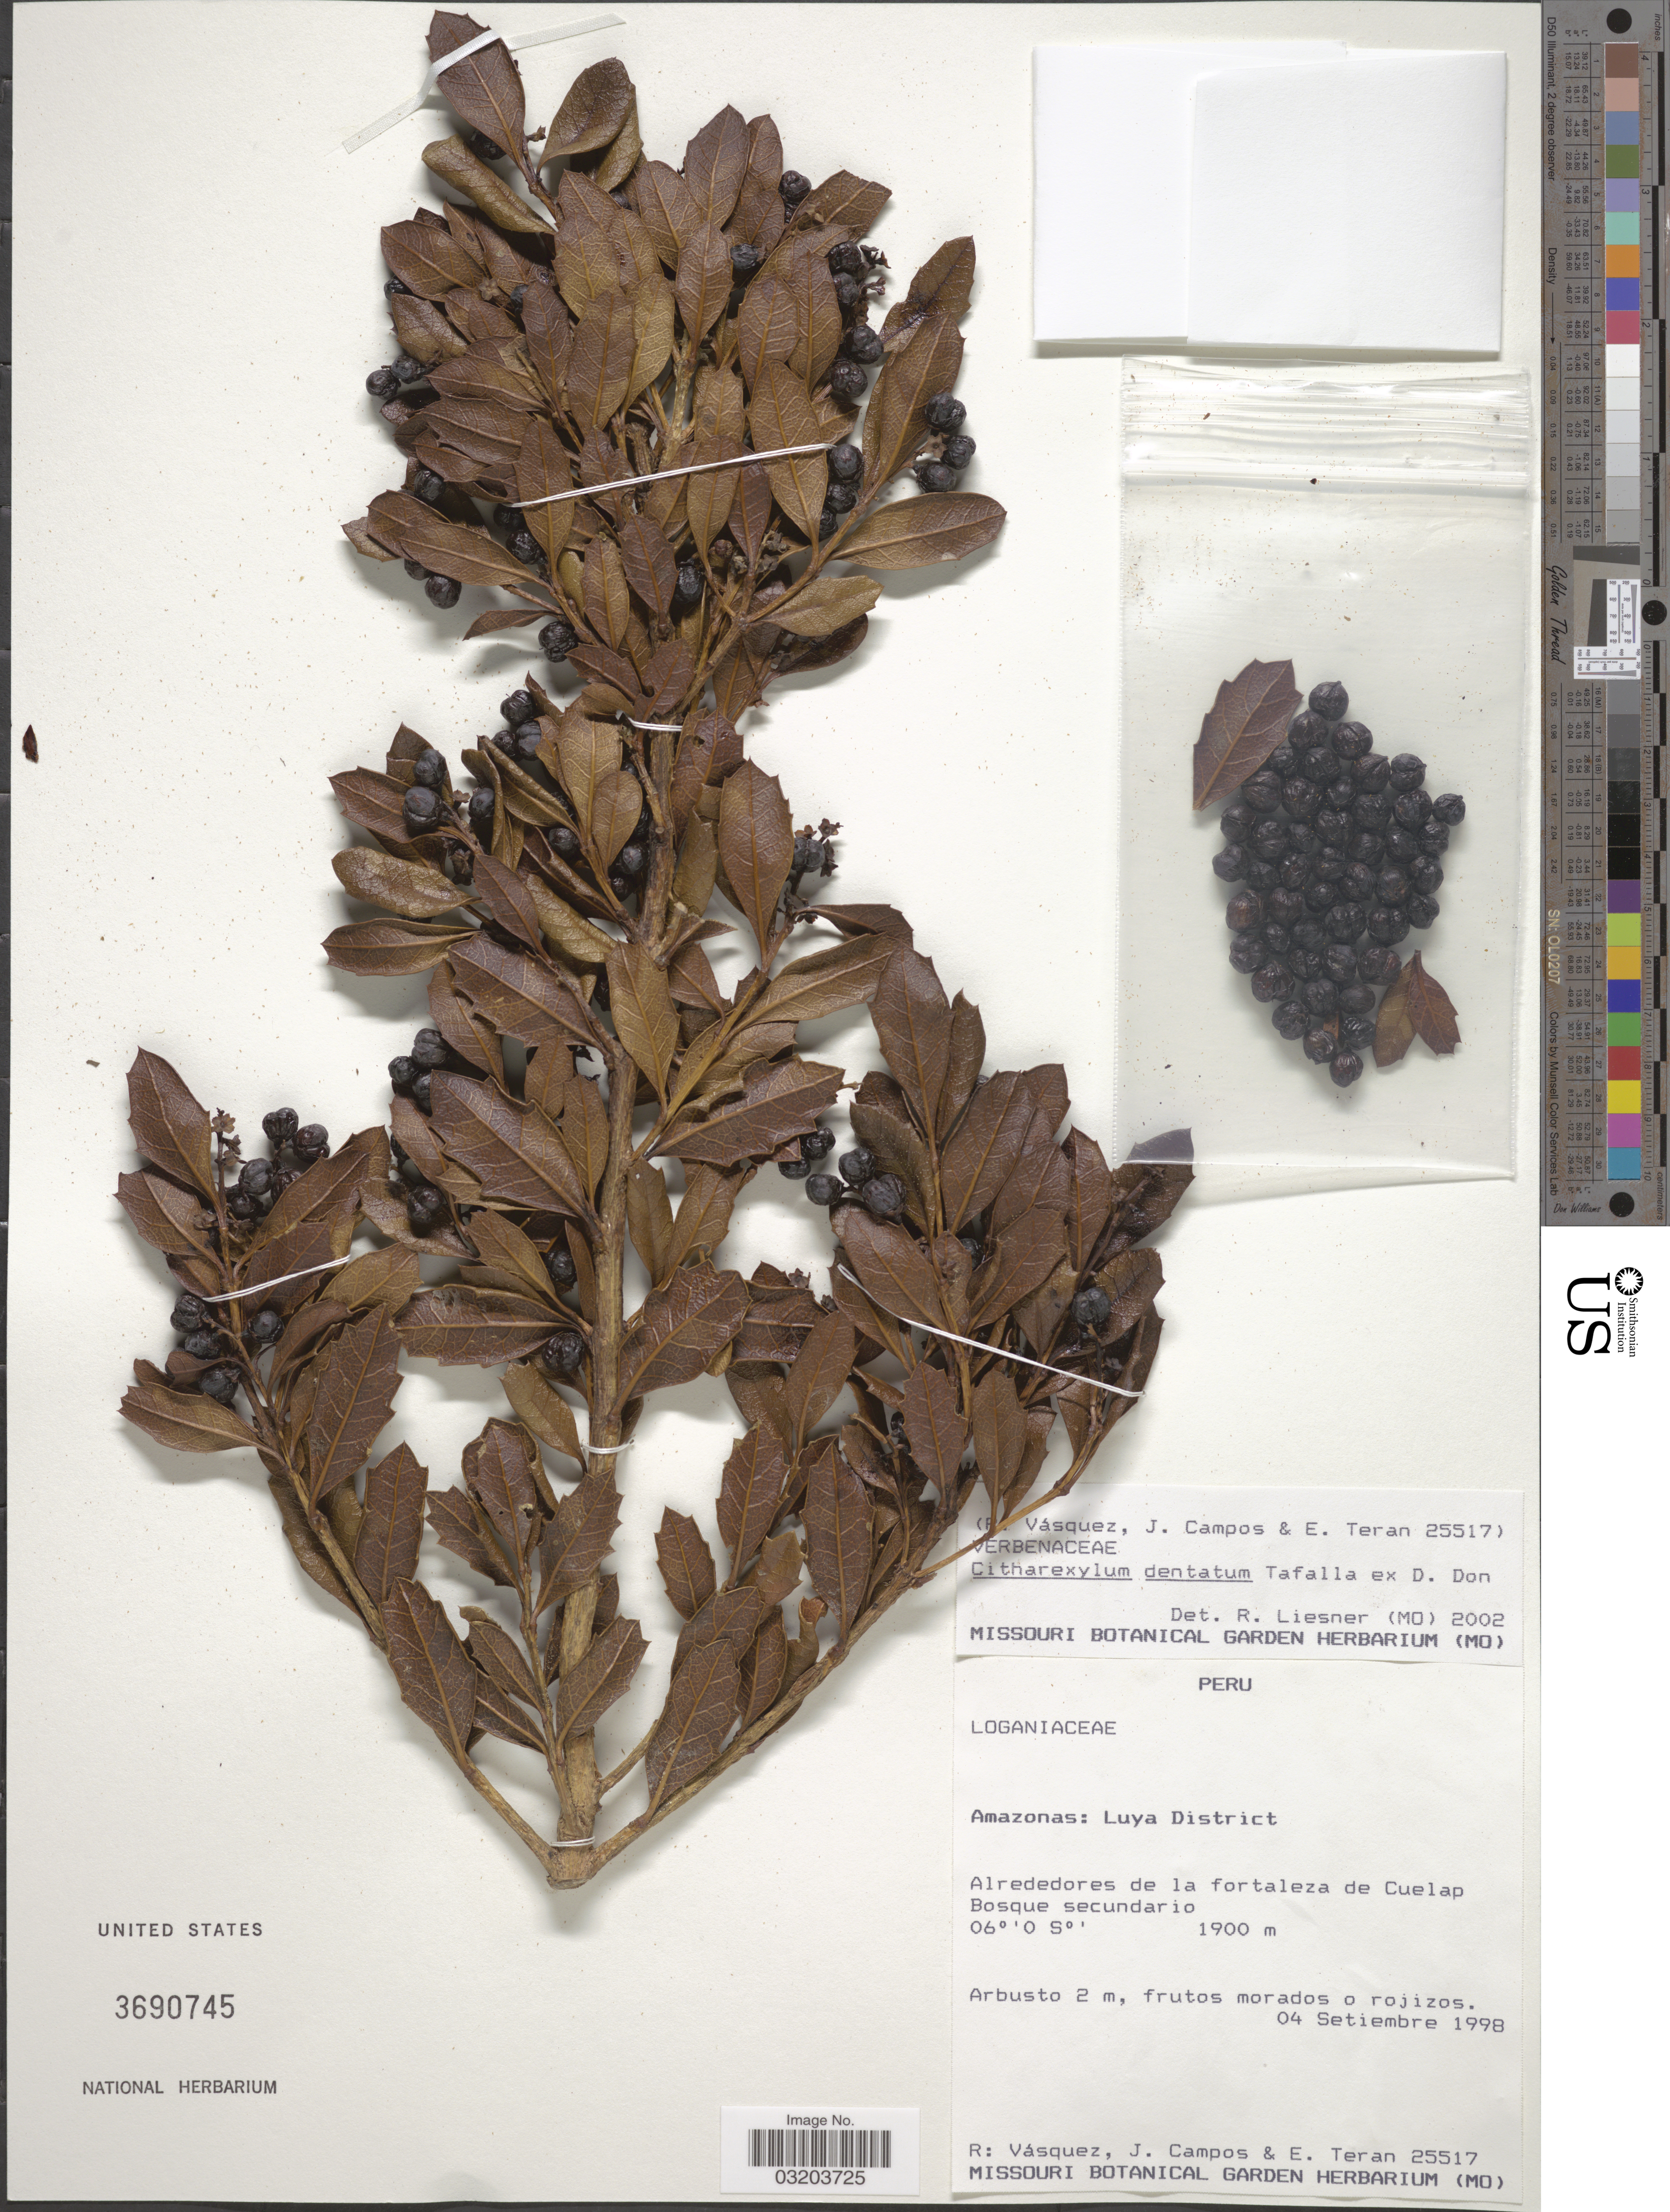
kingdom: Plantae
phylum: Tracheophyta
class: Magnoliopsida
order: Lamiales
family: Verbenaceae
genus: Citharexylum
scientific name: Citharexylum dentatum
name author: D. Don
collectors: R. Vásquez, J. Campos & E. Teran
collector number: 25517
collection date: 1998-09-04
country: Peru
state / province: Amazonas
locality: Luya District. Alrededores de la fortaleza de Cuelap.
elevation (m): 1900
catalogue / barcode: US 3690745